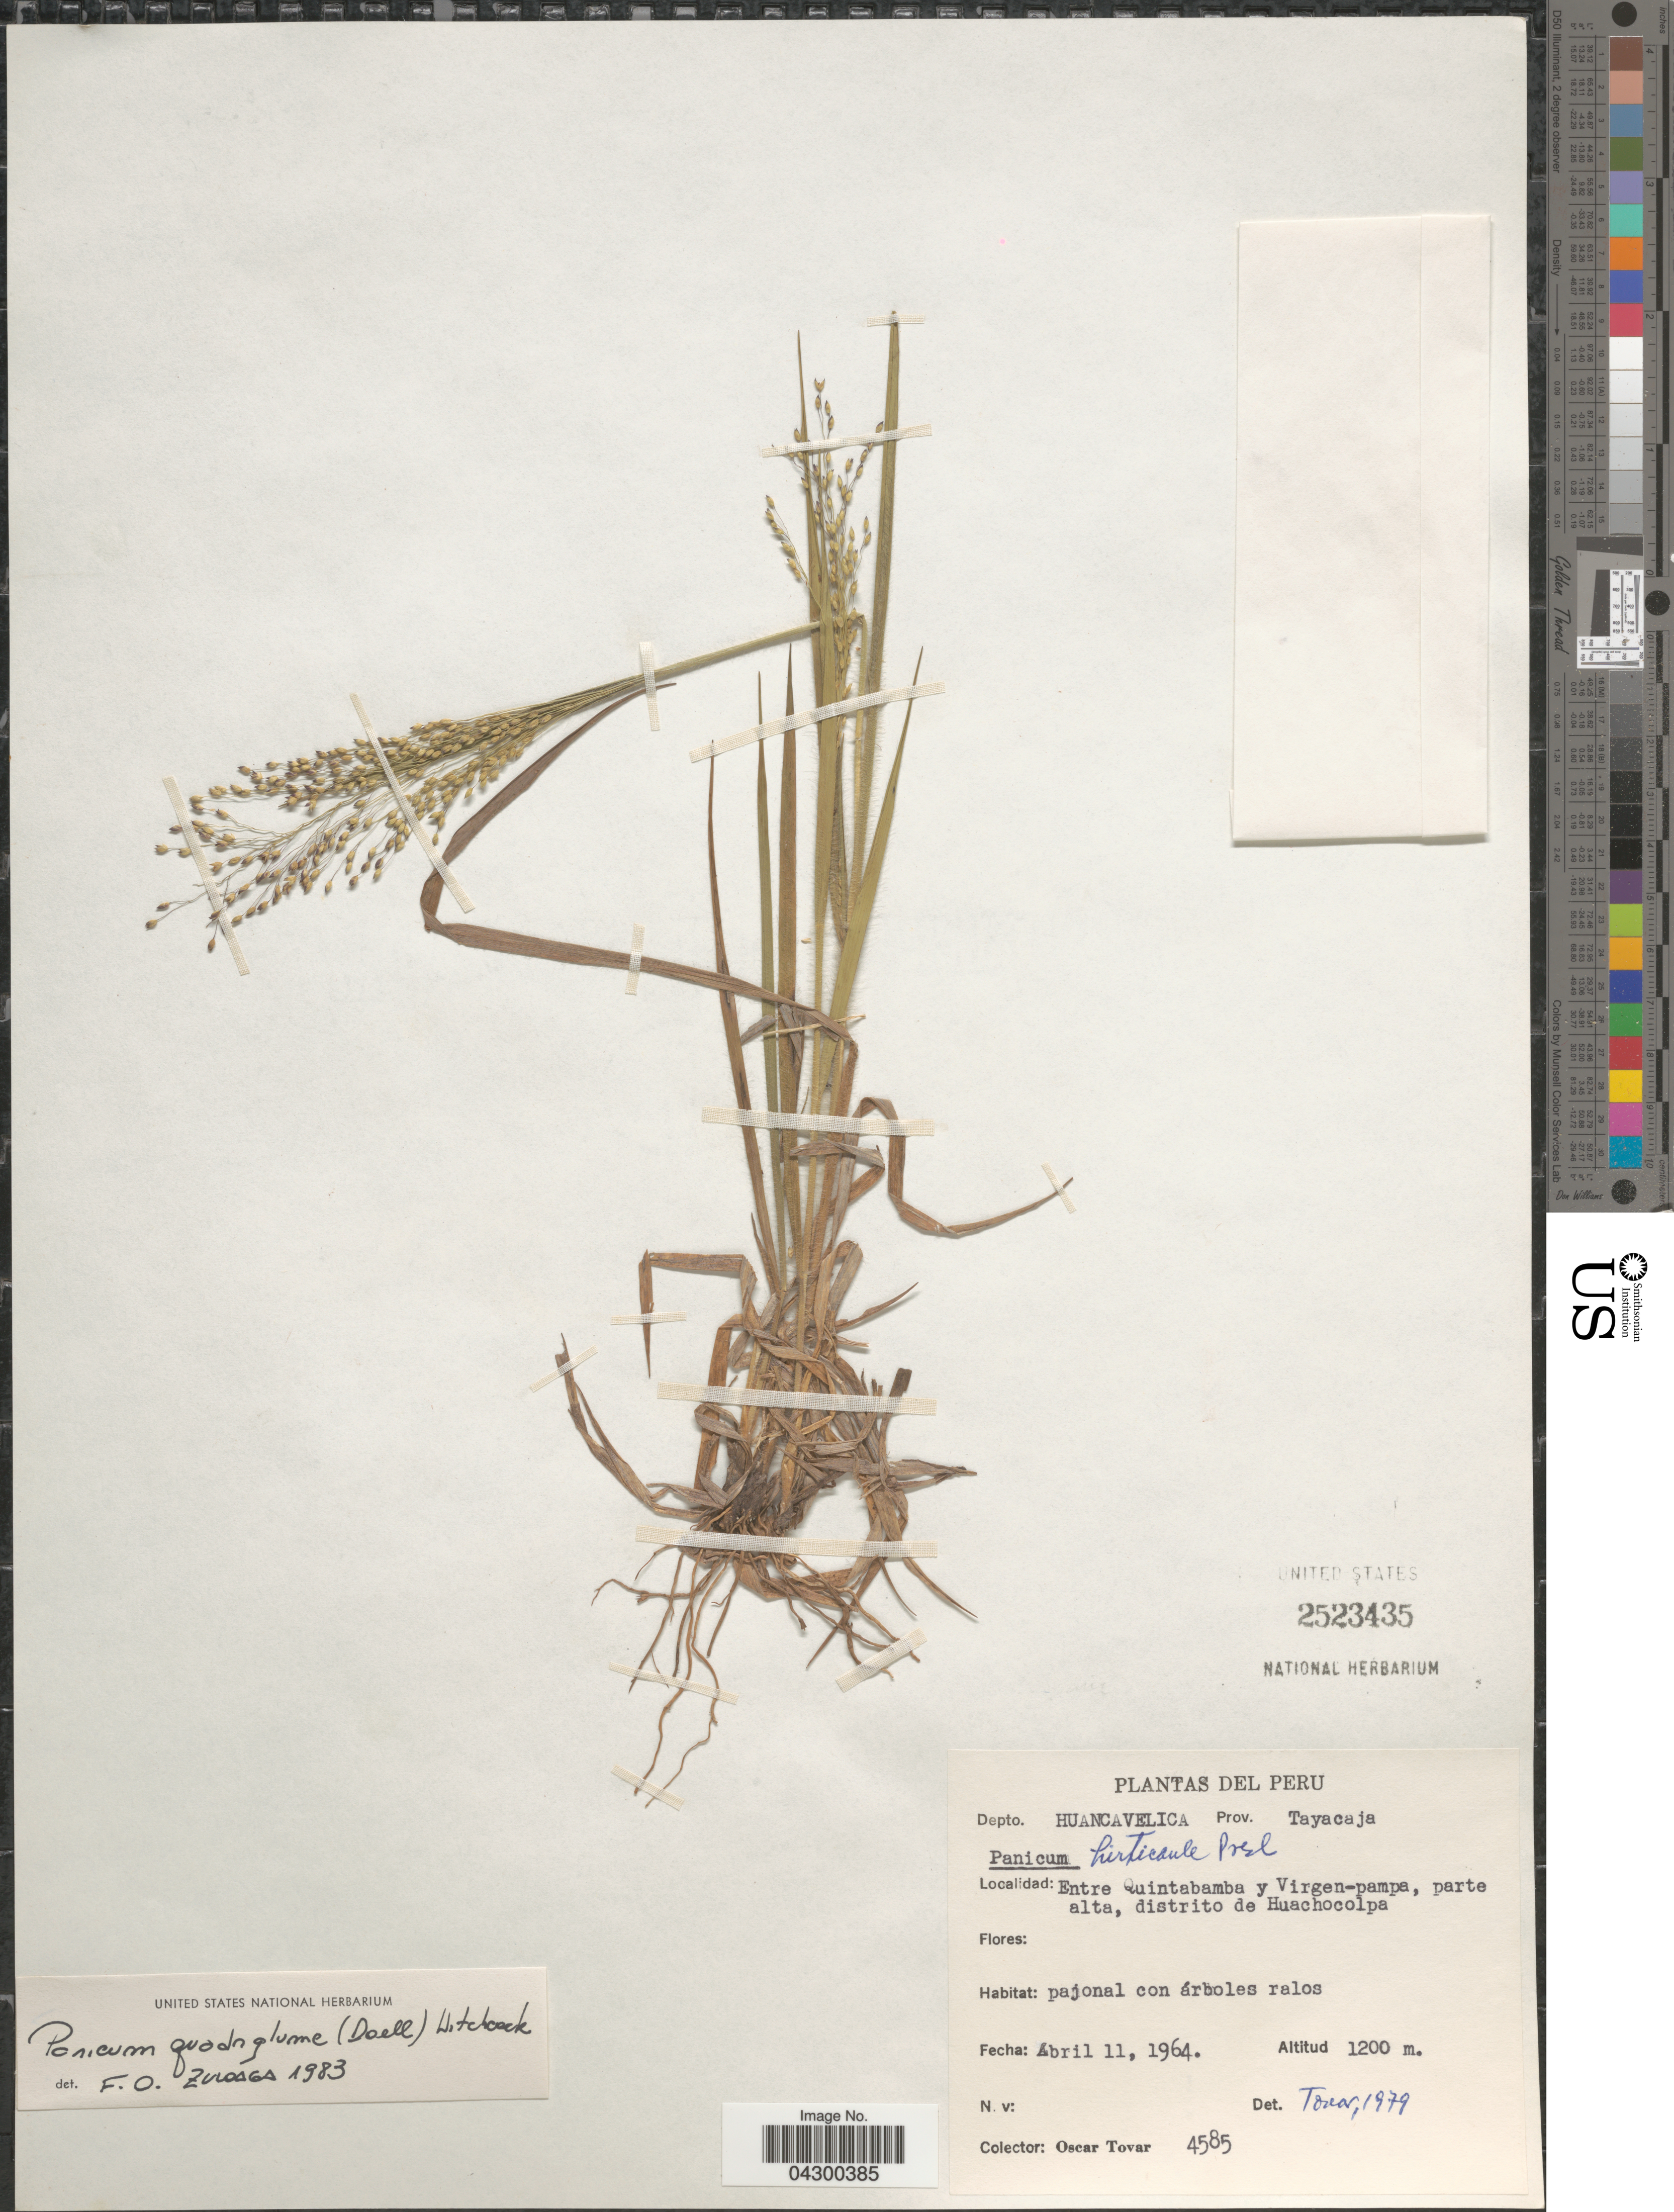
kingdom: Plantae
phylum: Tracheophyta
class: Liliopsida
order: Poales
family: Poaceae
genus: Panicum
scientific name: Panicum quadriglume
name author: (Döll) Hitchc.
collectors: Ó. Tovar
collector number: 4585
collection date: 1964-04-11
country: Peru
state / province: Huancavelica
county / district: Tayacaja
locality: Depto. Huancavelica. Prov. Tayacaja. Entre Quintabamba y Virgen-pampa, parte alta, distrito de Huachocolpa.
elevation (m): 1200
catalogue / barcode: US 2523435